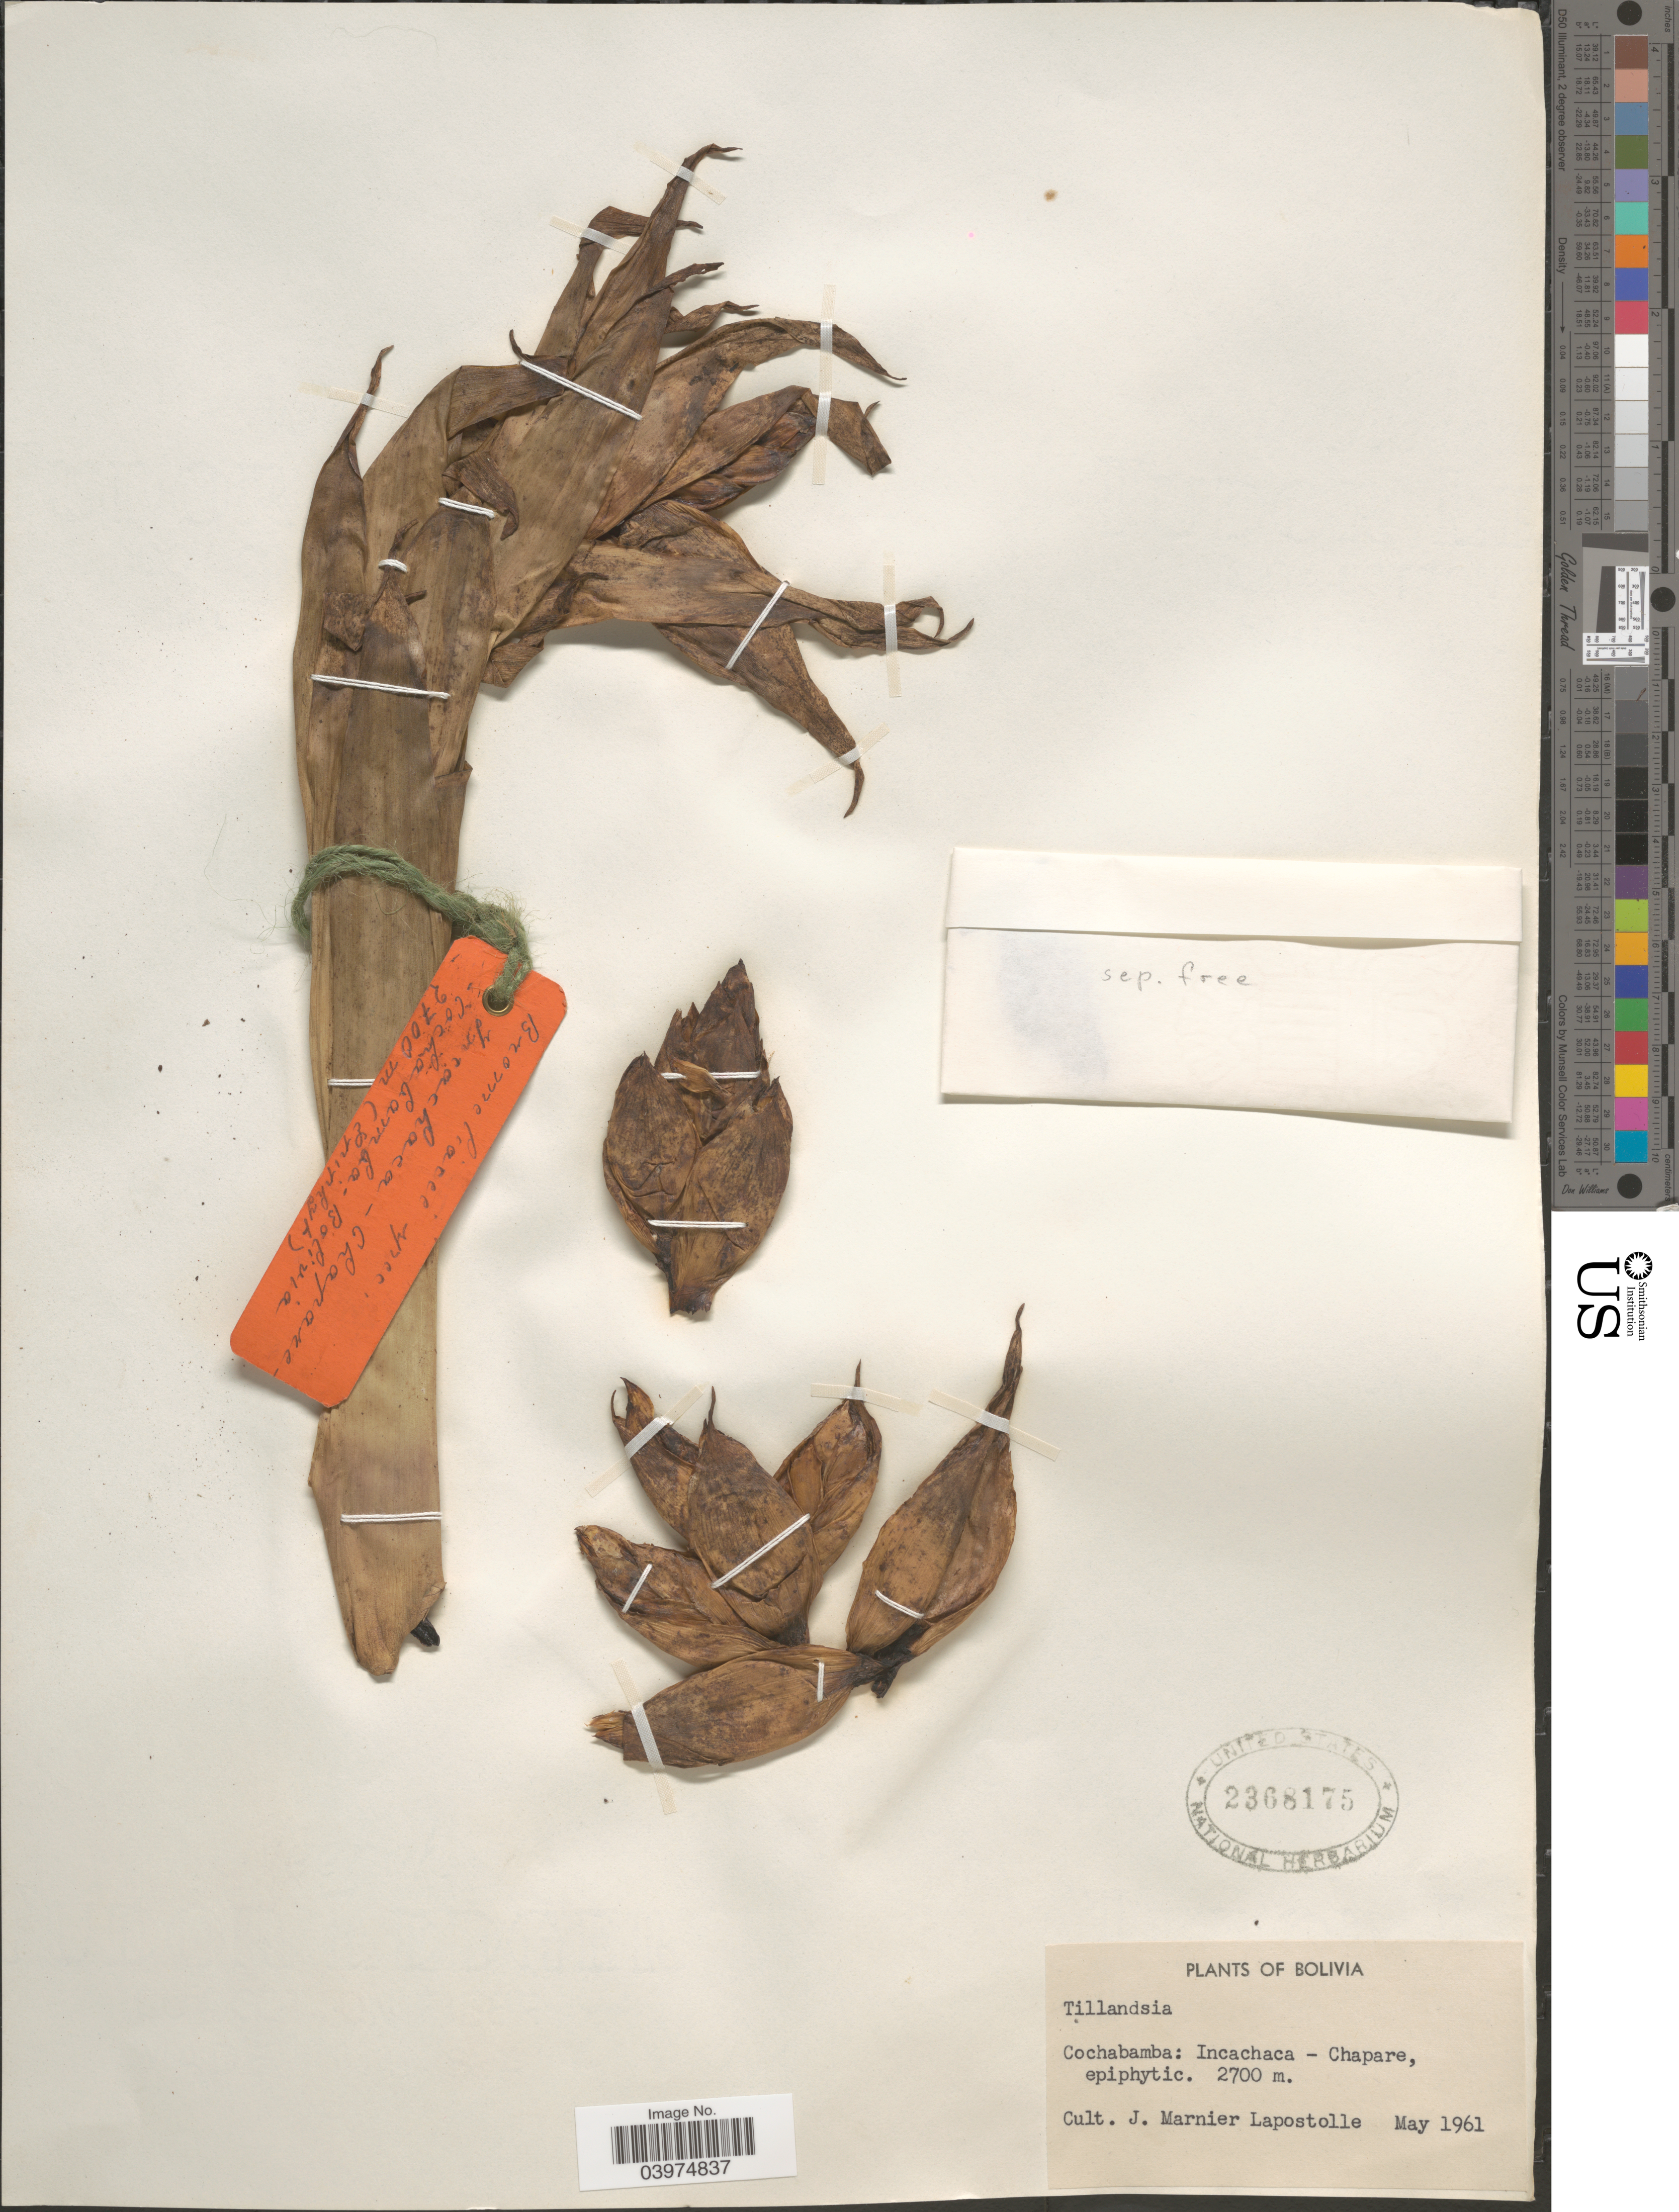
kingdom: Plantae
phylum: Tracheophyta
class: Liliopsida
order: Poales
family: Bromeliaceae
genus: Tillandsia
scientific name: Tillandsia violascens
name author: Mez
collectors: J. Marnier-Lapostolle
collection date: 1961-05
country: Bolivia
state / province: Cochabamba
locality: Incachaca - Chapare.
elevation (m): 2700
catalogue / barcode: US 2368175